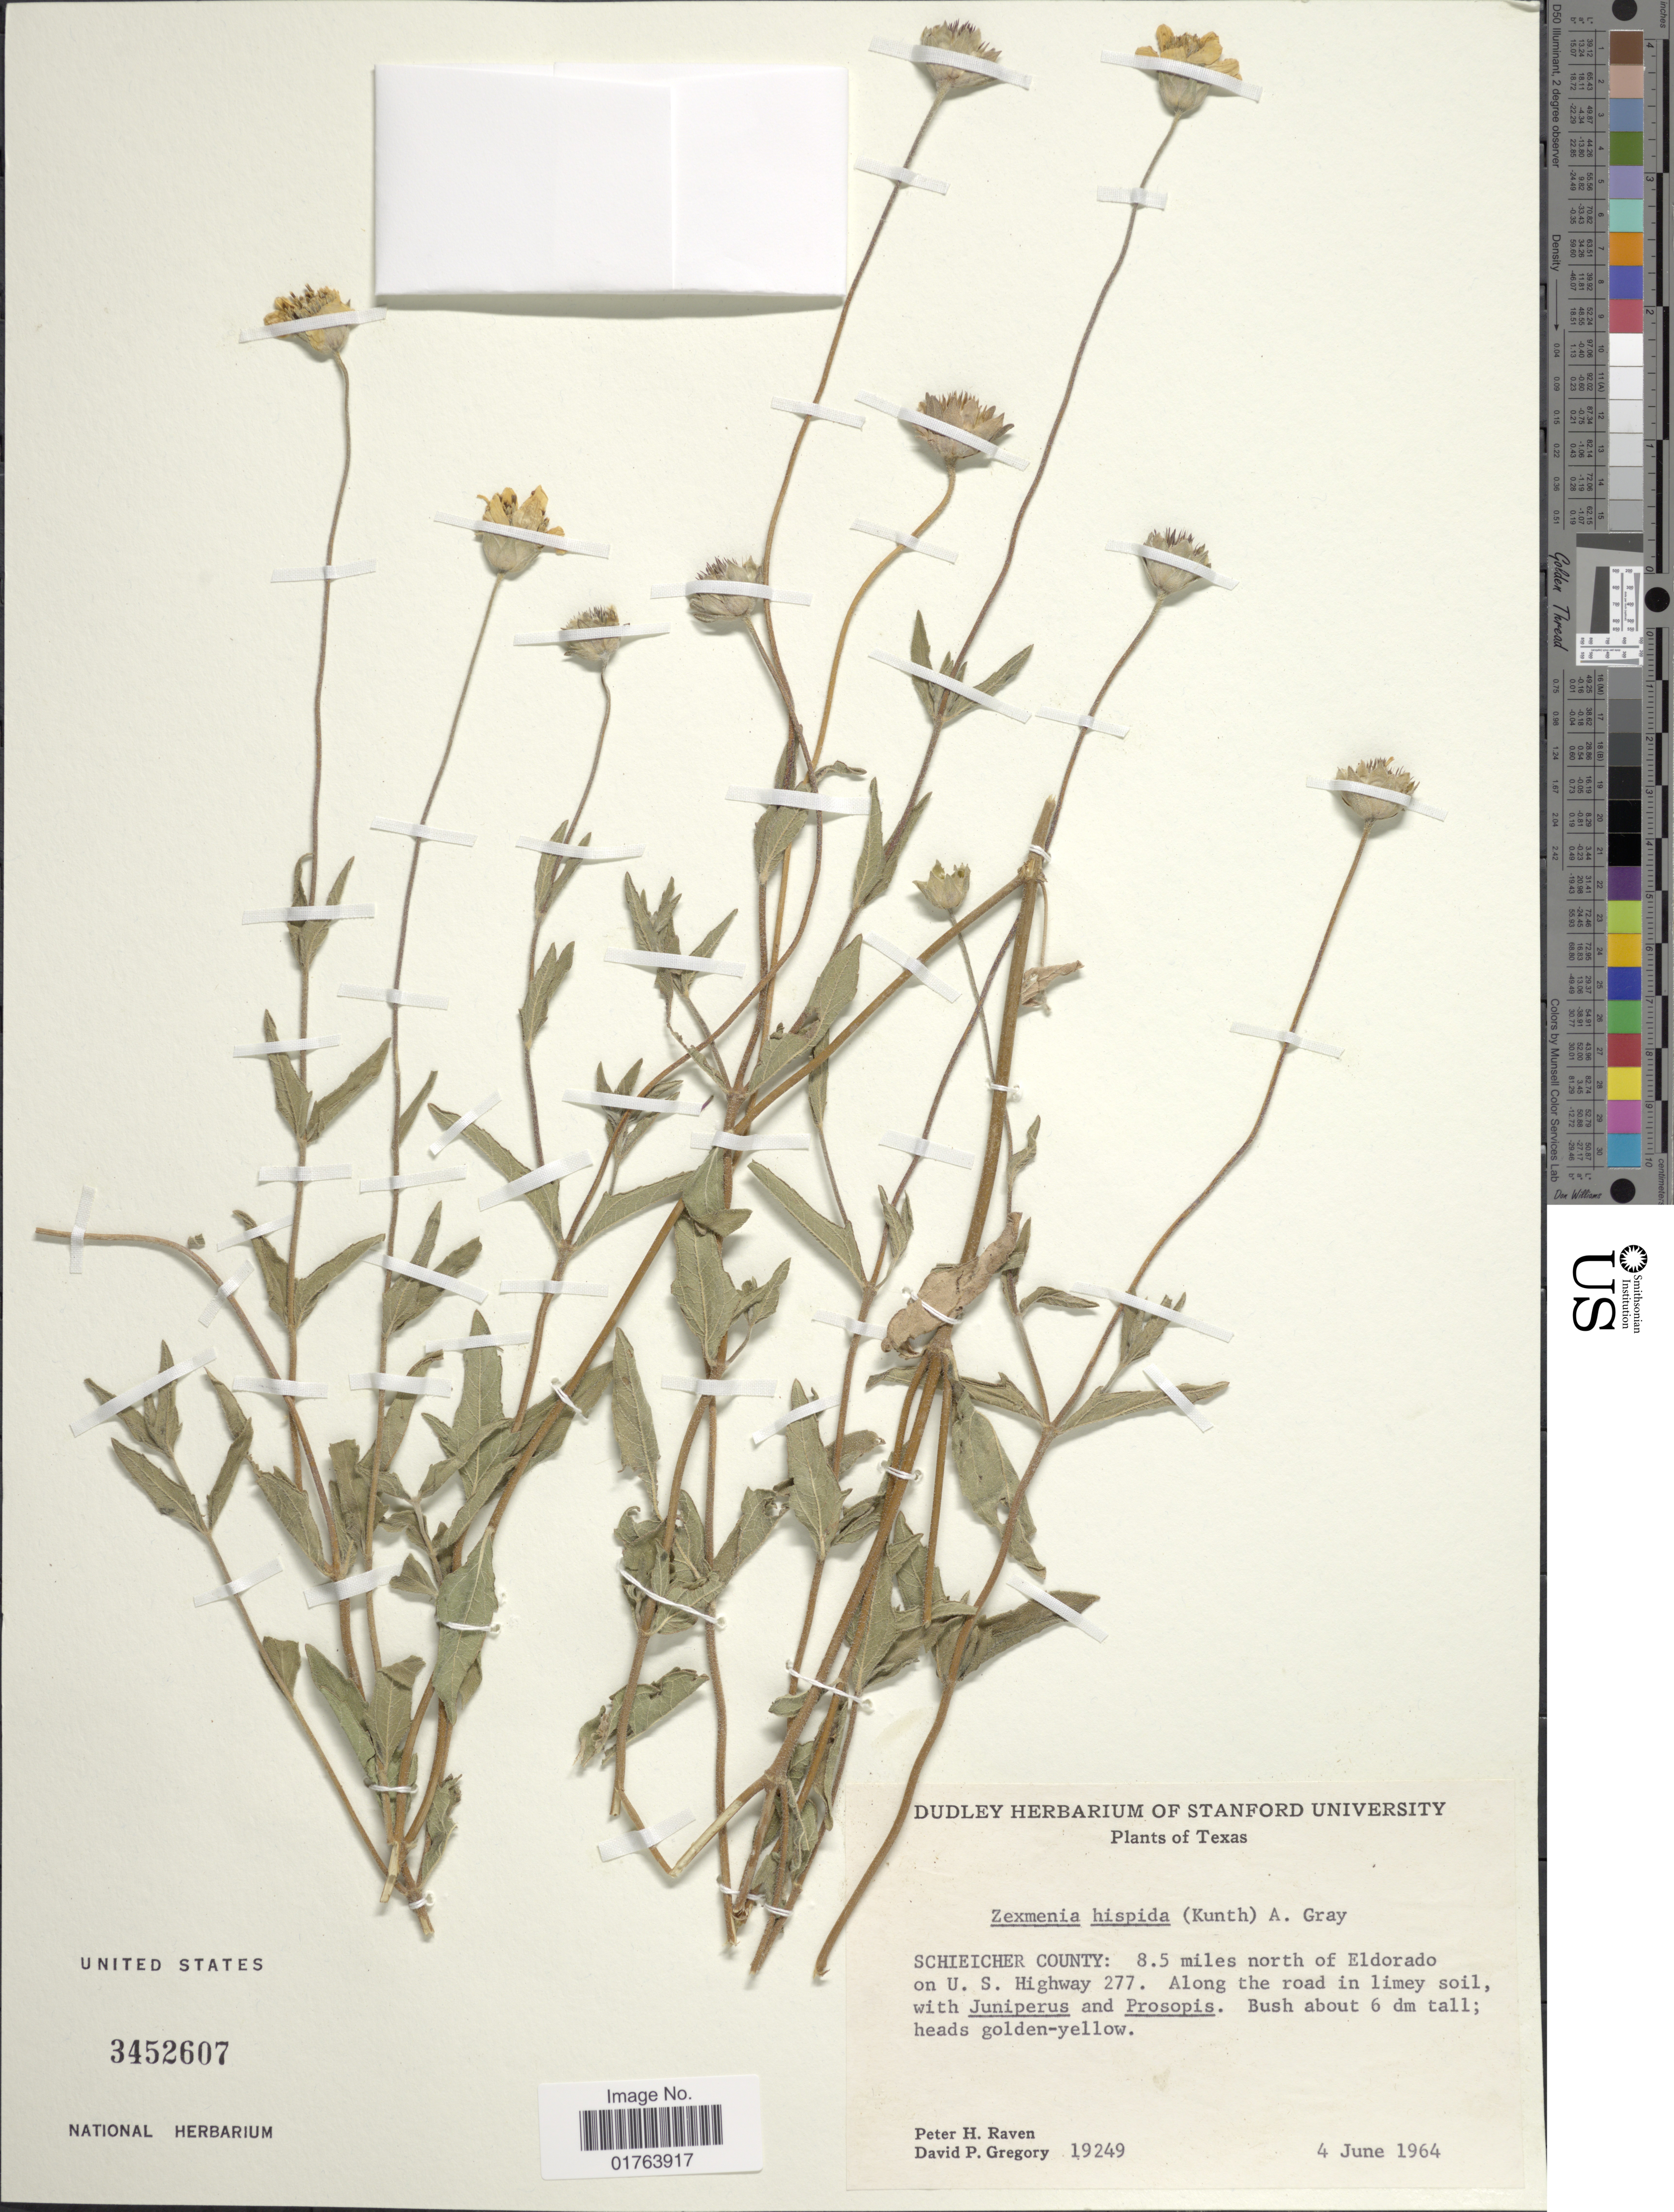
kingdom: Plantae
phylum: Tracheophyta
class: Magnoliopsida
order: Asterales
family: Asteraceae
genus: Wedelia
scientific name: Wedelia acapulcensis var. hispida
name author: (Kunth) Strother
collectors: P. Raven & D. Gregory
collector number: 19249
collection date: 1964-06-04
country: United States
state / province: Texas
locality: Schieicher County: 8.5 miles north of Eldorado on U.S. highway 277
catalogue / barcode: US 3452607